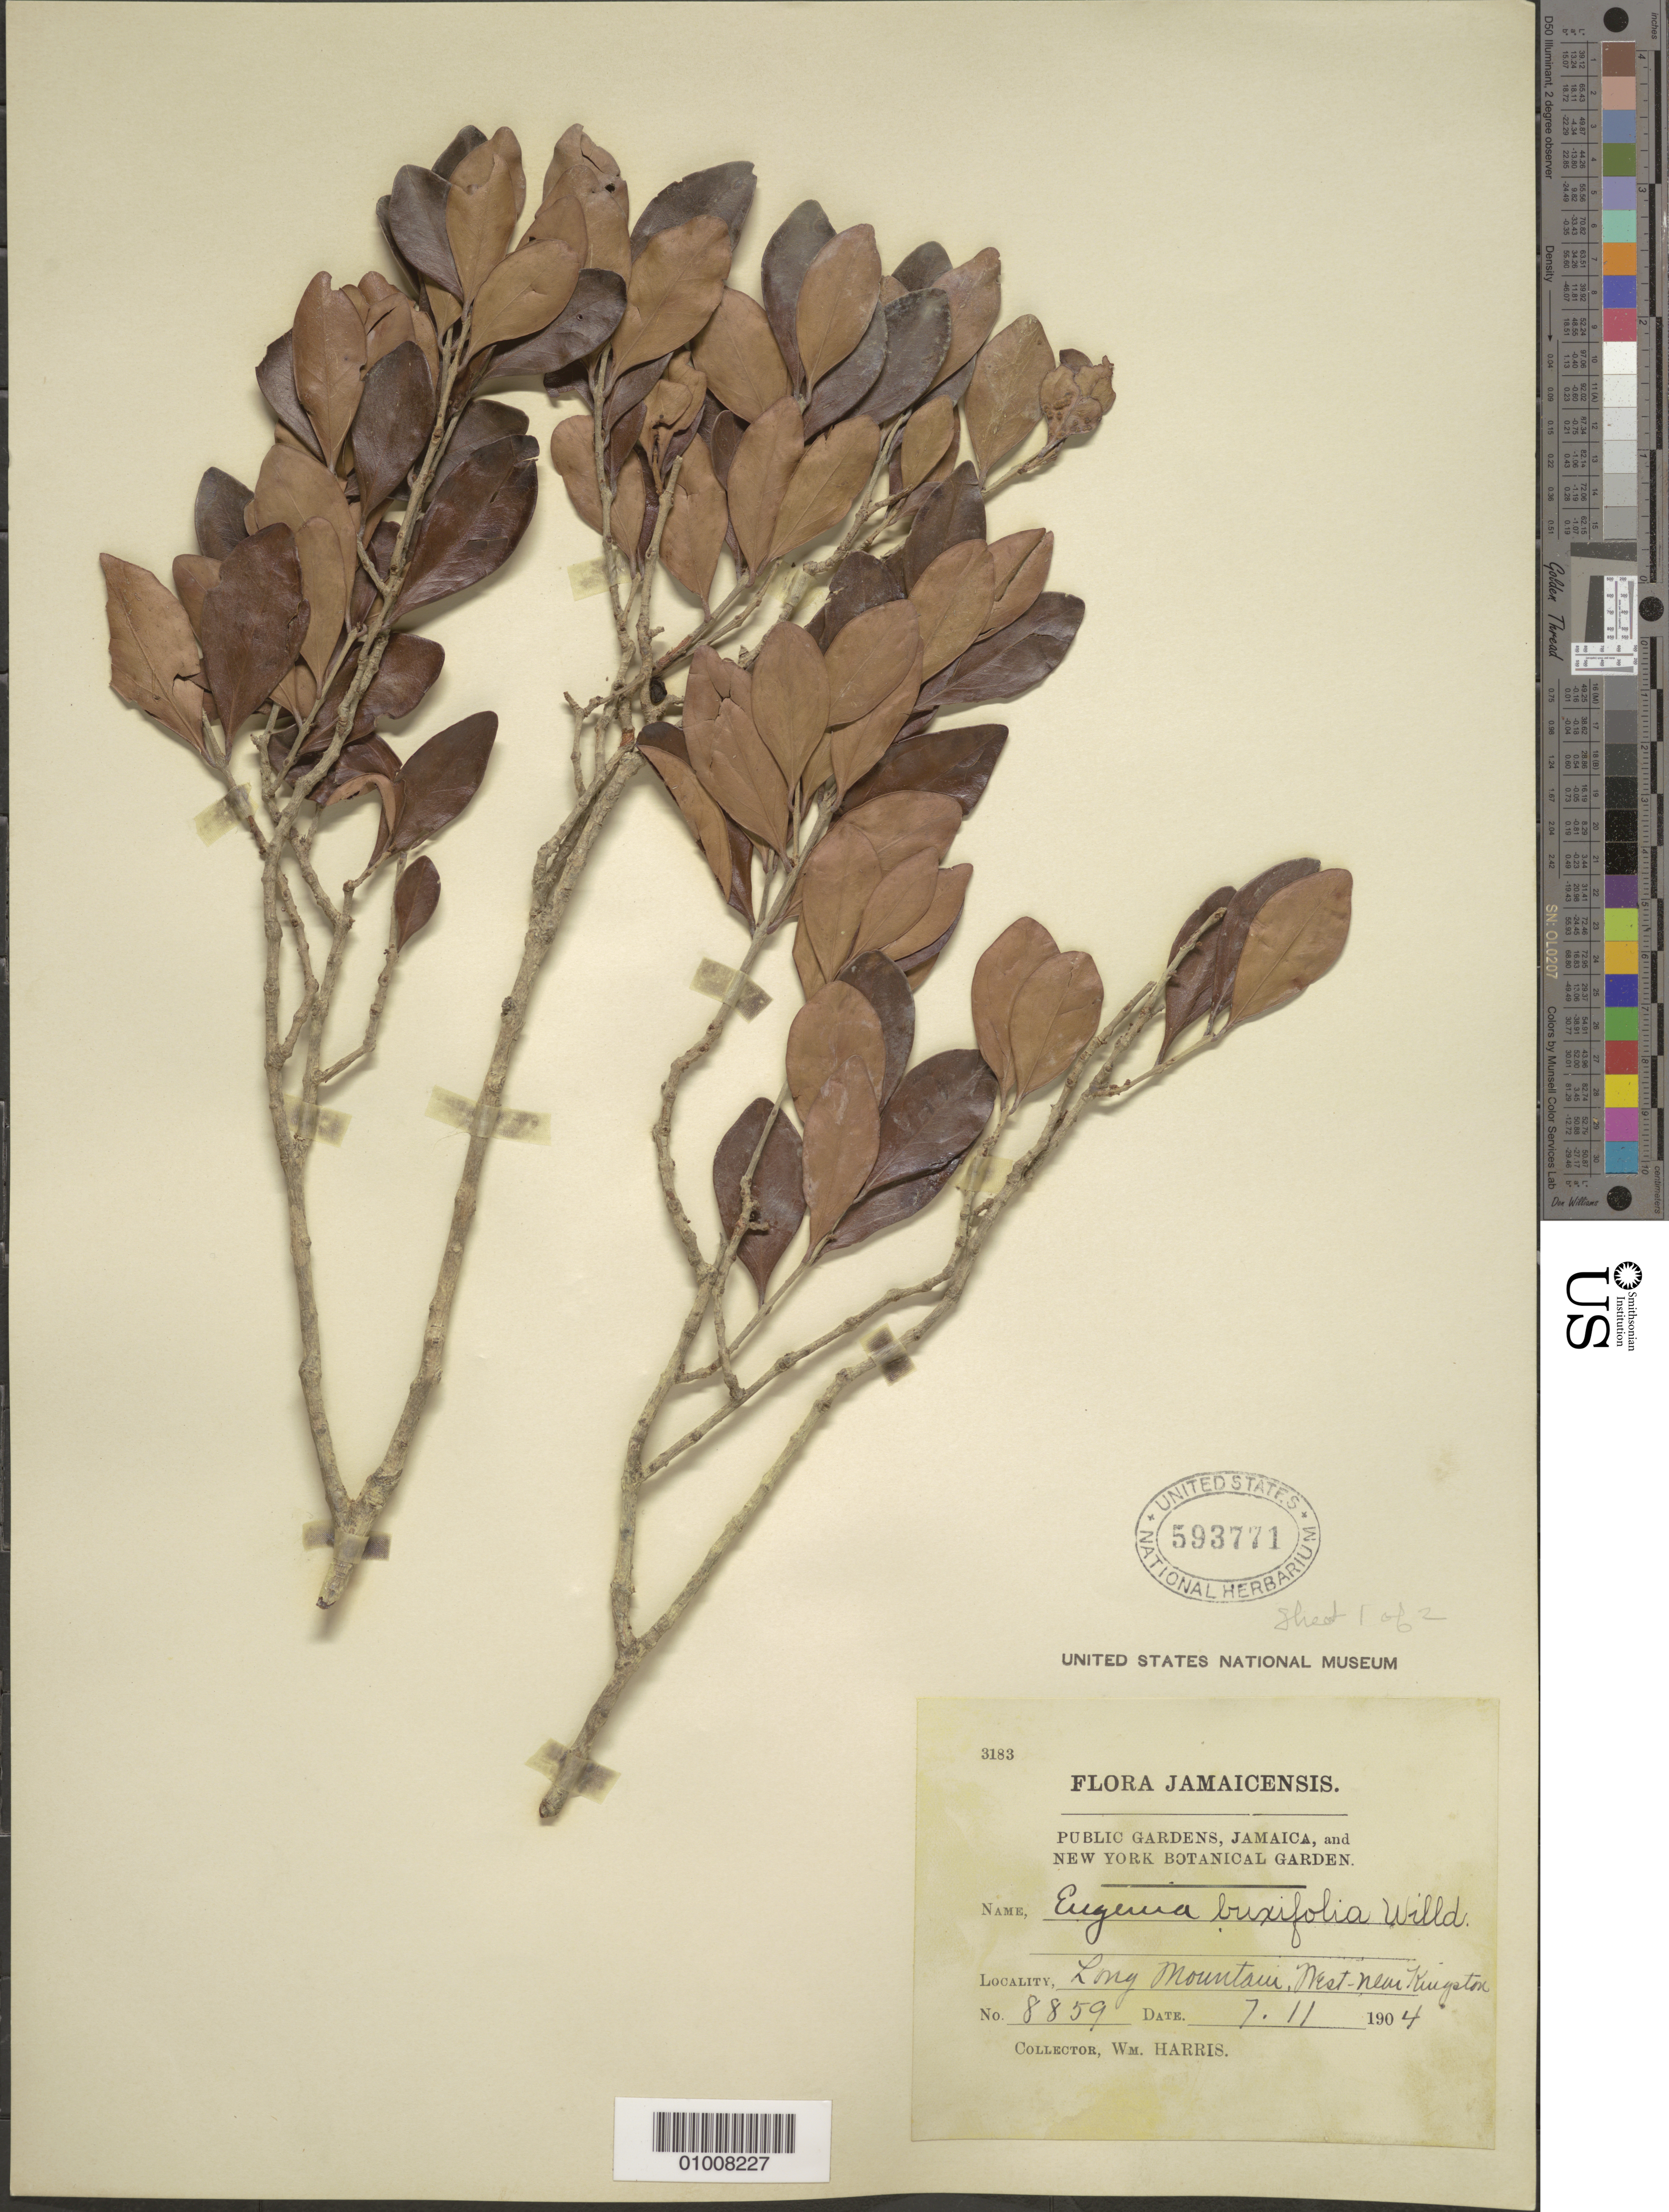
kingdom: Plantae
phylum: Tracheophyta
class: Magnoliopsida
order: Myrtales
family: Myrtaceae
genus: Eugenia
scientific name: Eugenia foetida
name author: Pers.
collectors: W. Harris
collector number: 8859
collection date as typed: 07 Nov 1904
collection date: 1904-11-07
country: Jamaica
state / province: Saint Andrew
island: Jamaica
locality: Long Mountain, West-near Kingston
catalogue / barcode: US 593771